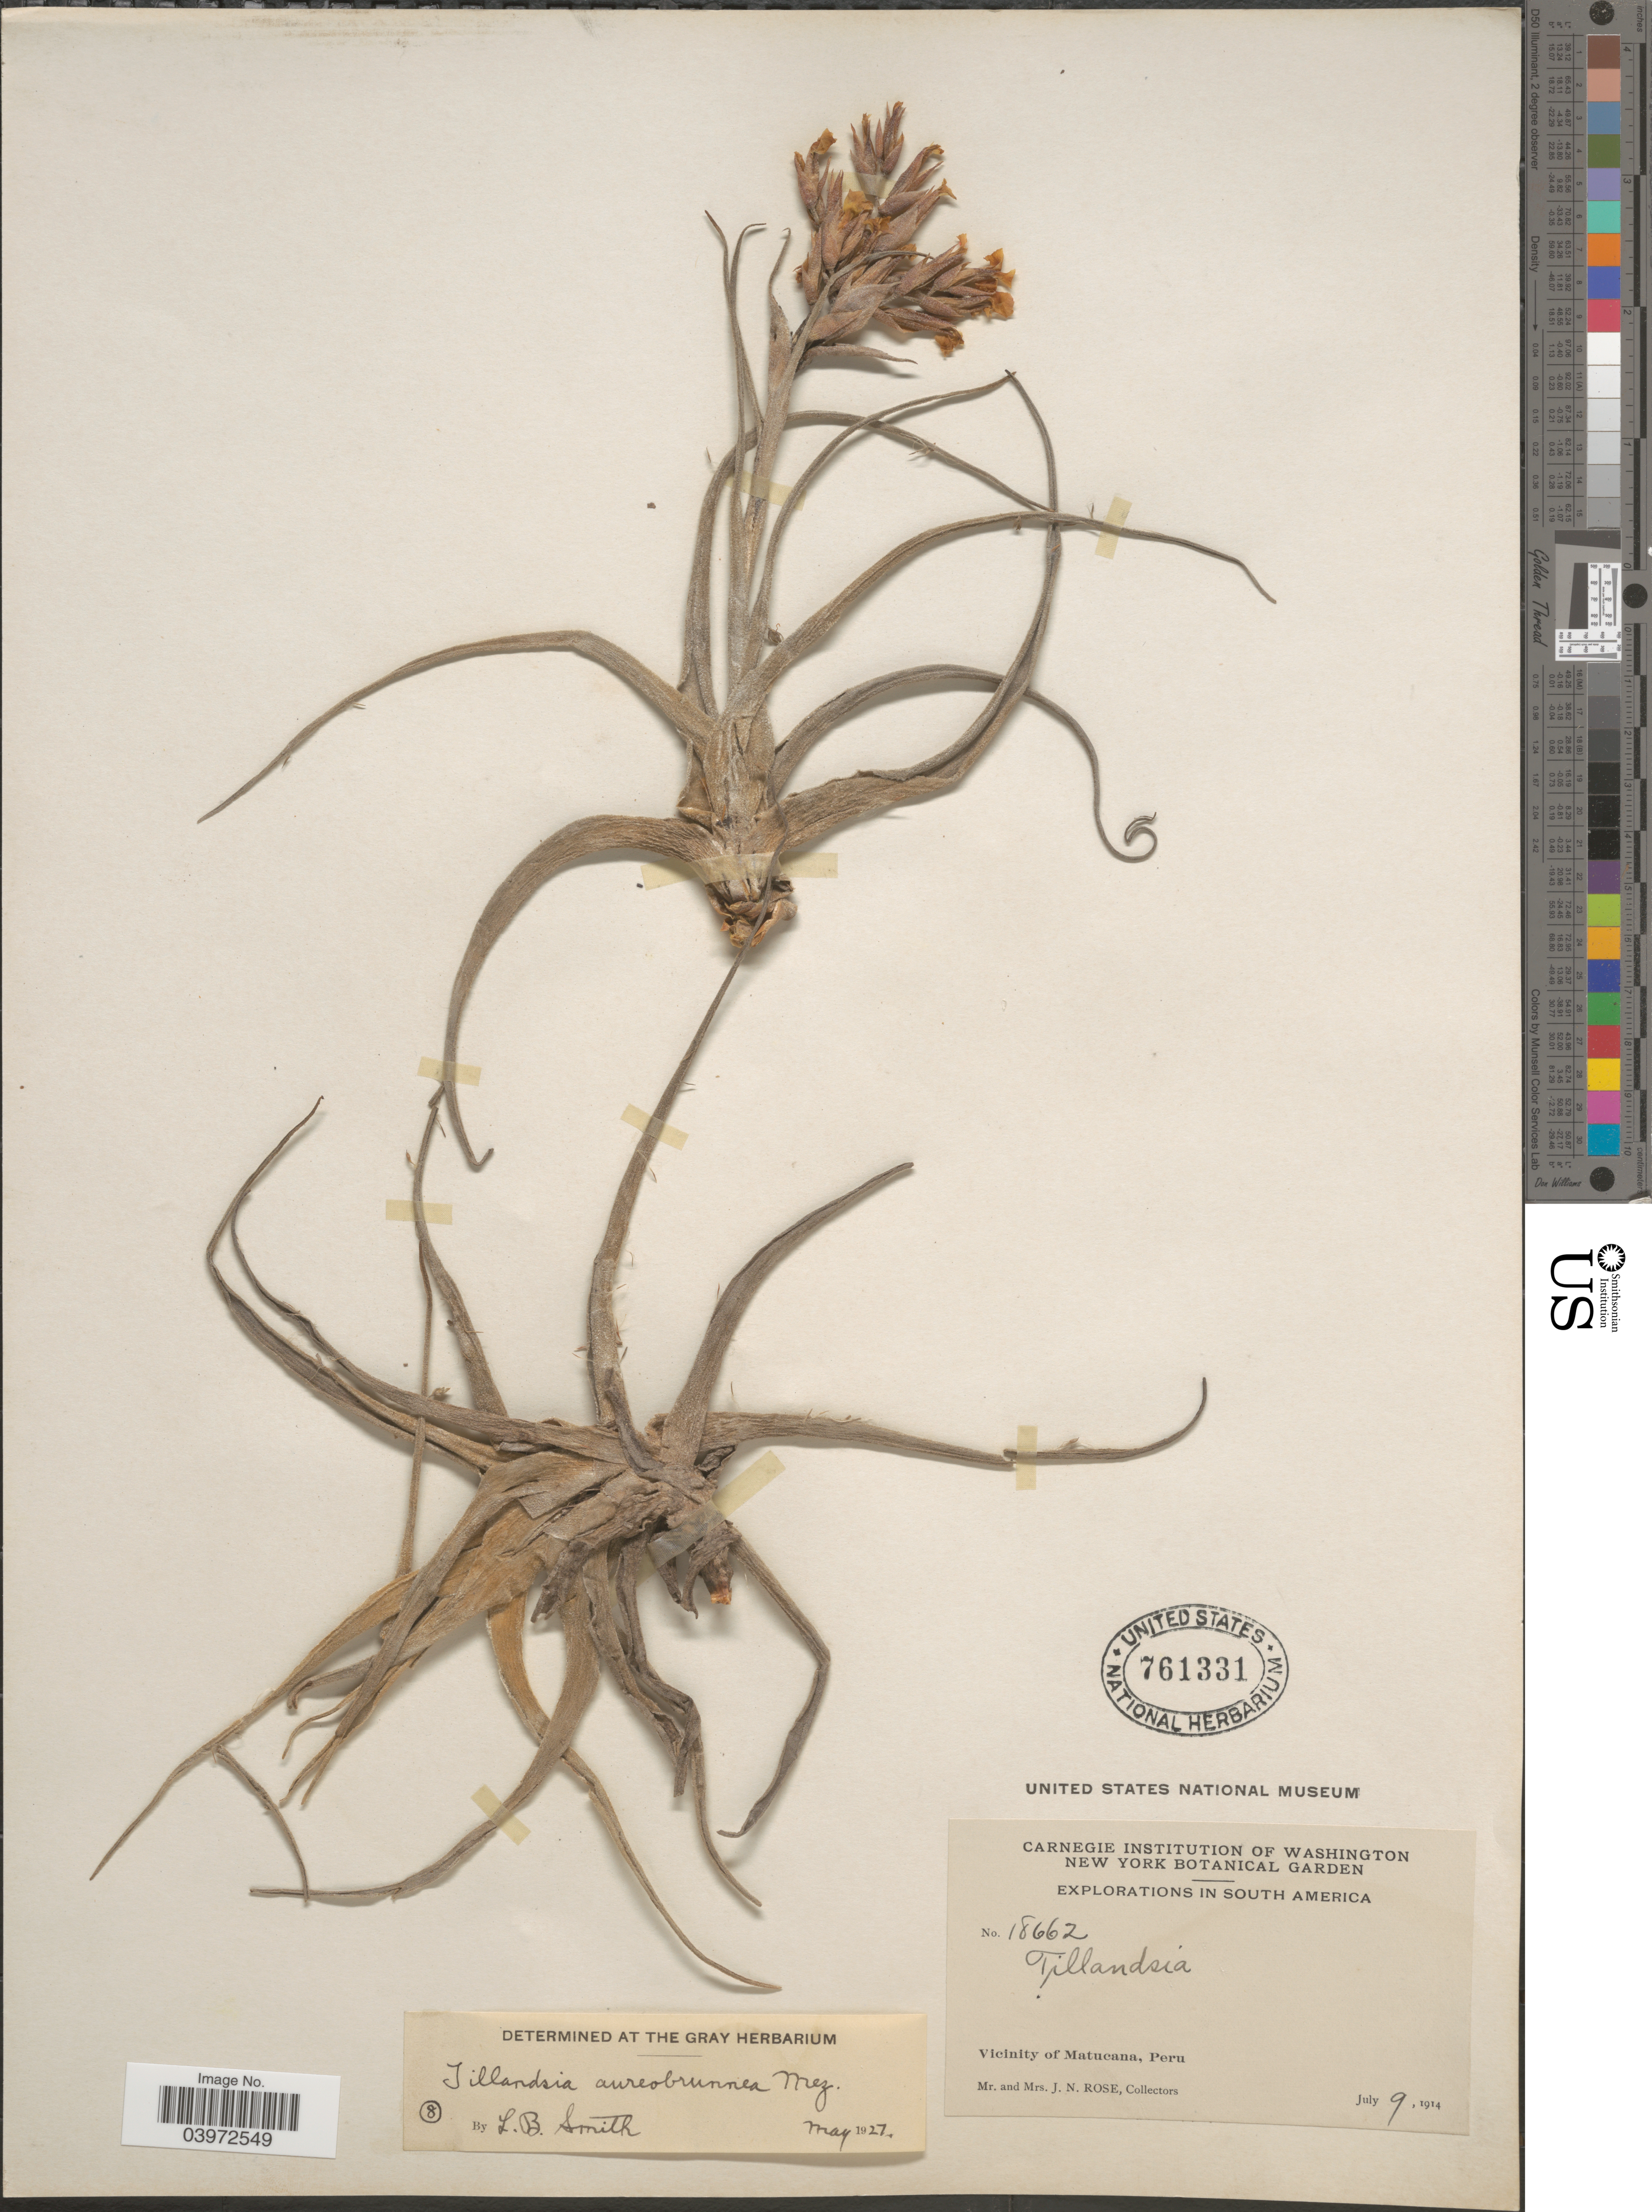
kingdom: Plantae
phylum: Tracheophyta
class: Liliopsida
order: Poales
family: Bromeliaceae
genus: Tillandsia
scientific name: Tillandsia aureobrunnea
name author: Mez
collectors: J. N. Rose & L. B. Rose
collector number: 18662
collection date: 1914-07-09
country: Peru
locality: Vicinity of Matucana.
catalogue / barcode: US 761331